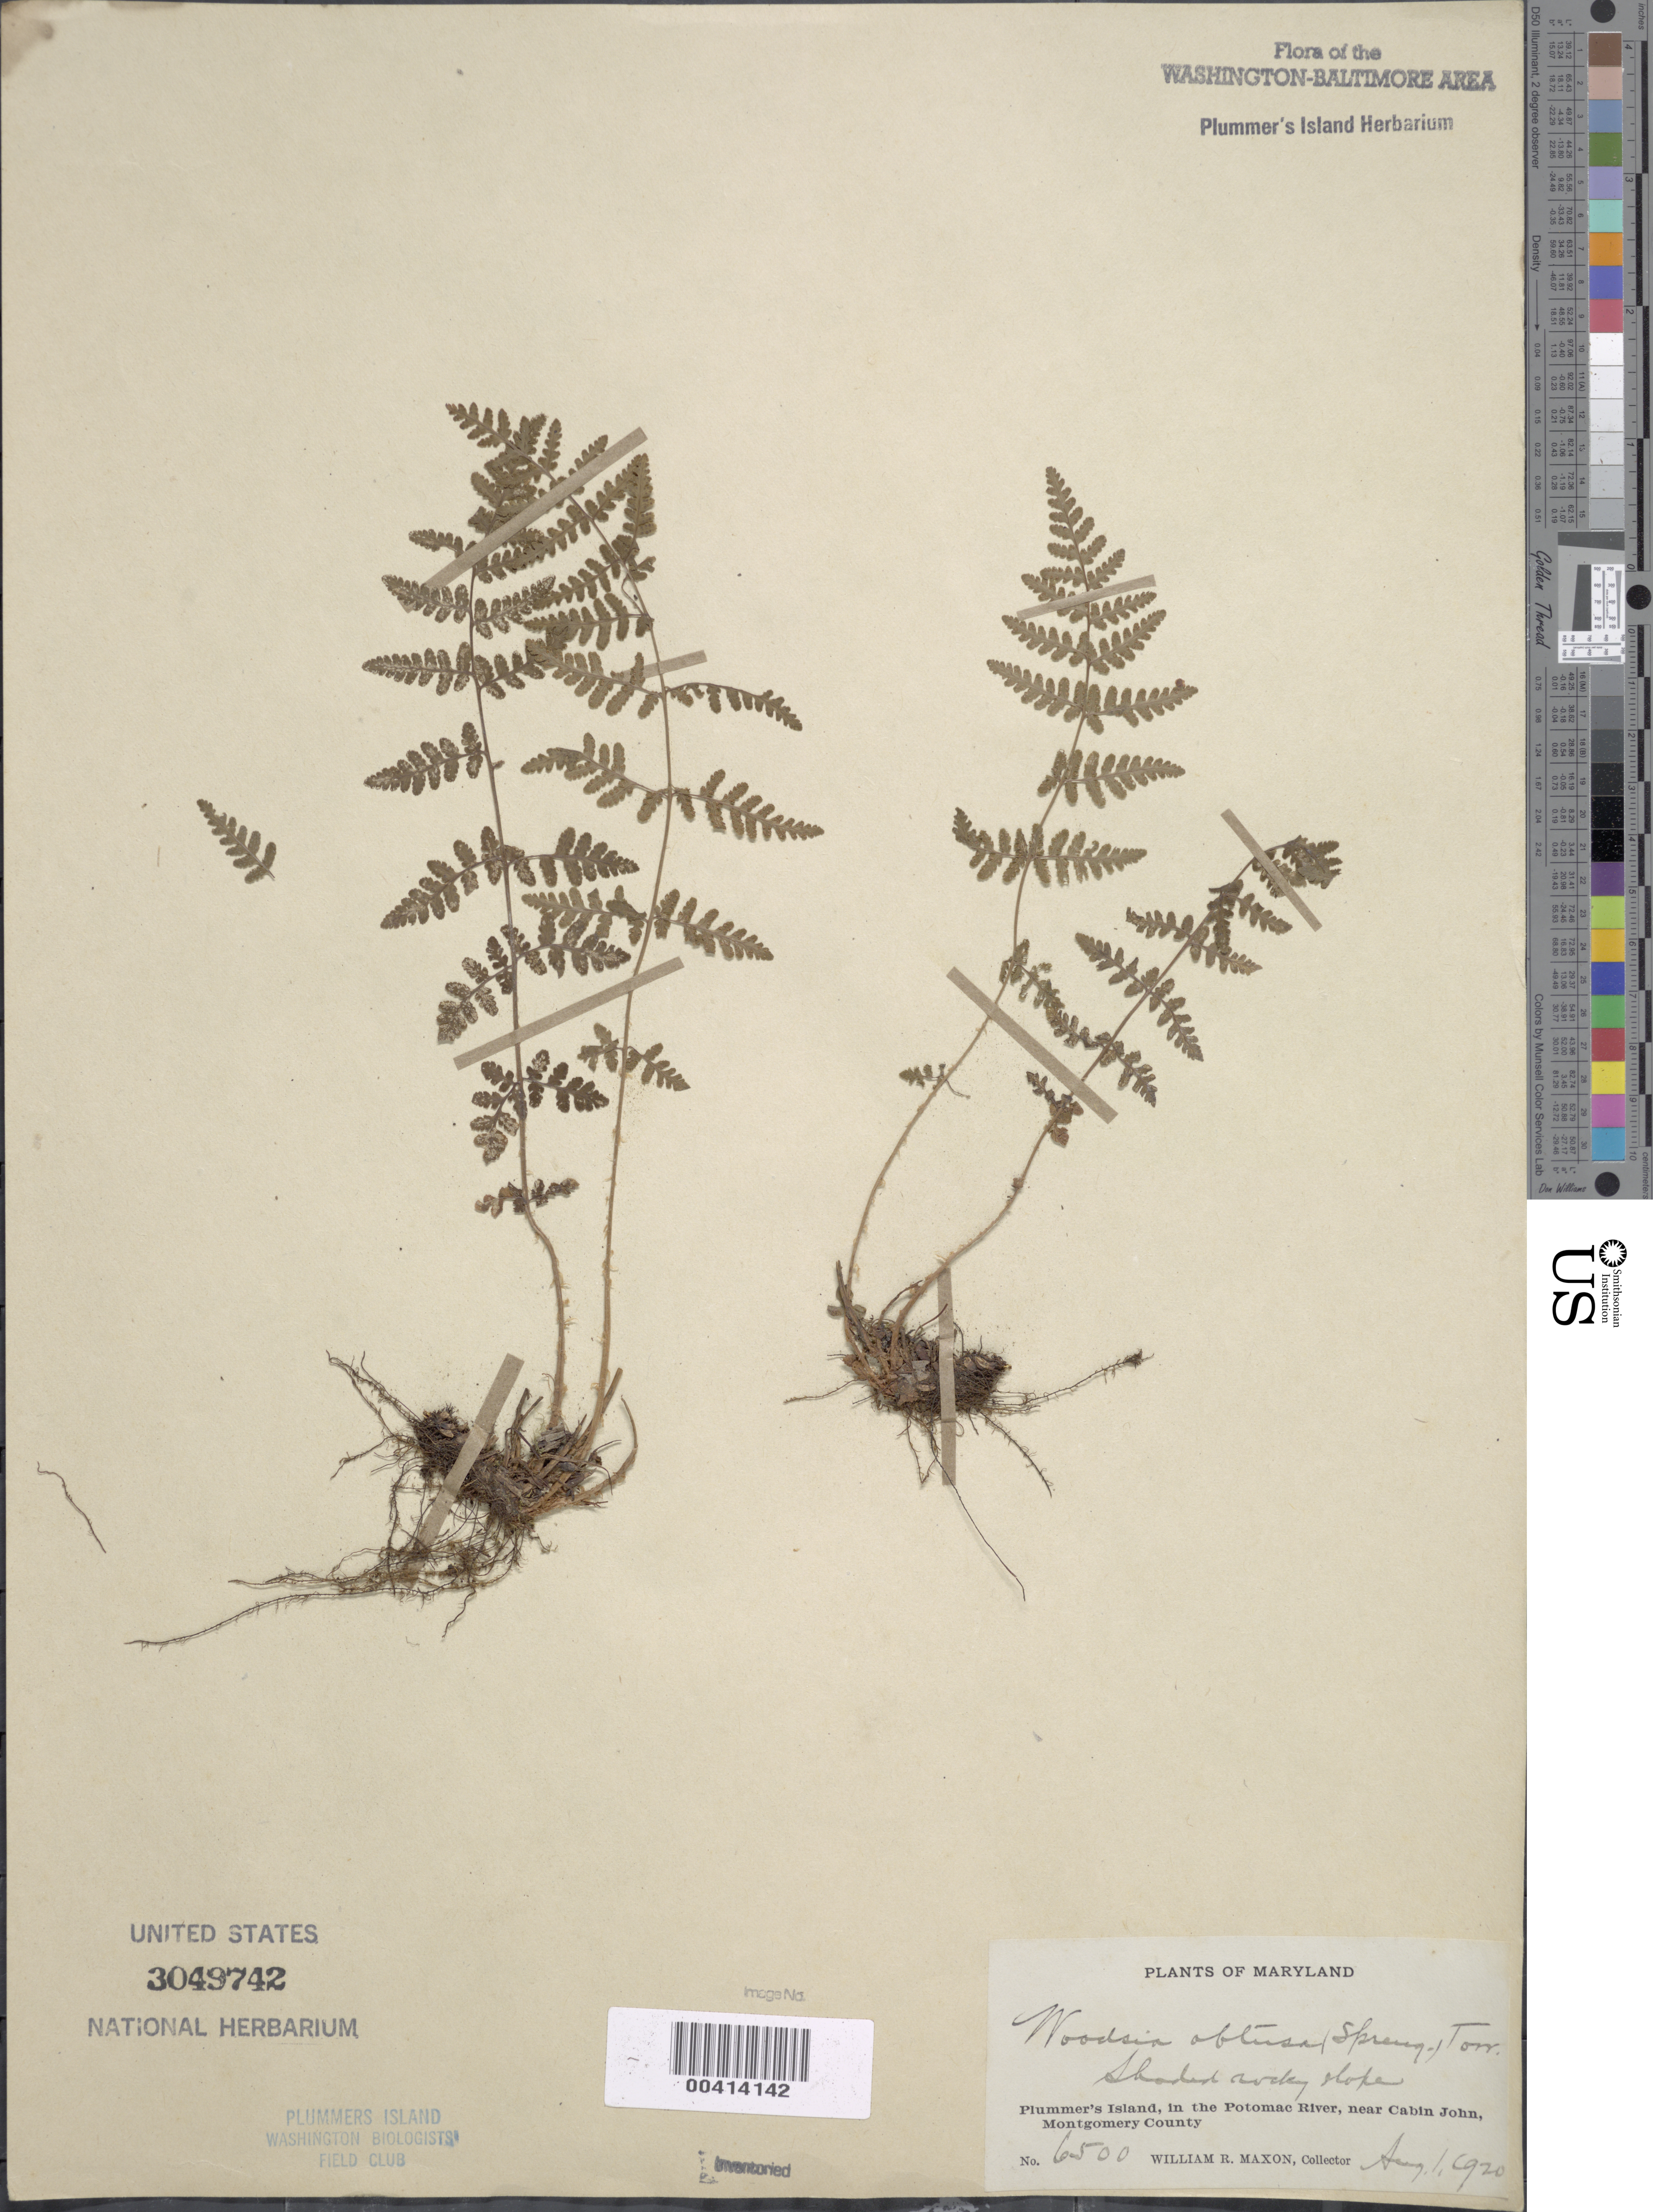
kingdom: Plantae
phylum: Tracheophyta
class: Polypodiopsida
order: Polypodiales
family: Woodsiaceae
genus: Woodsia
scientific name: Woodsia obtusa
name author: (Spreng.) Torr.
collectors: W. R. Maxon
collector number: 6500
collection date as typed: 01 Aug 1920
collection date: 1920-08-01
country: United States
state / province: Maryland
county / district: Montgomery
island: Plummers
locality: Plummer's Island C. & O. Canal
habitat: Shadedrocky slope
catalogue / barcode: US 3049742